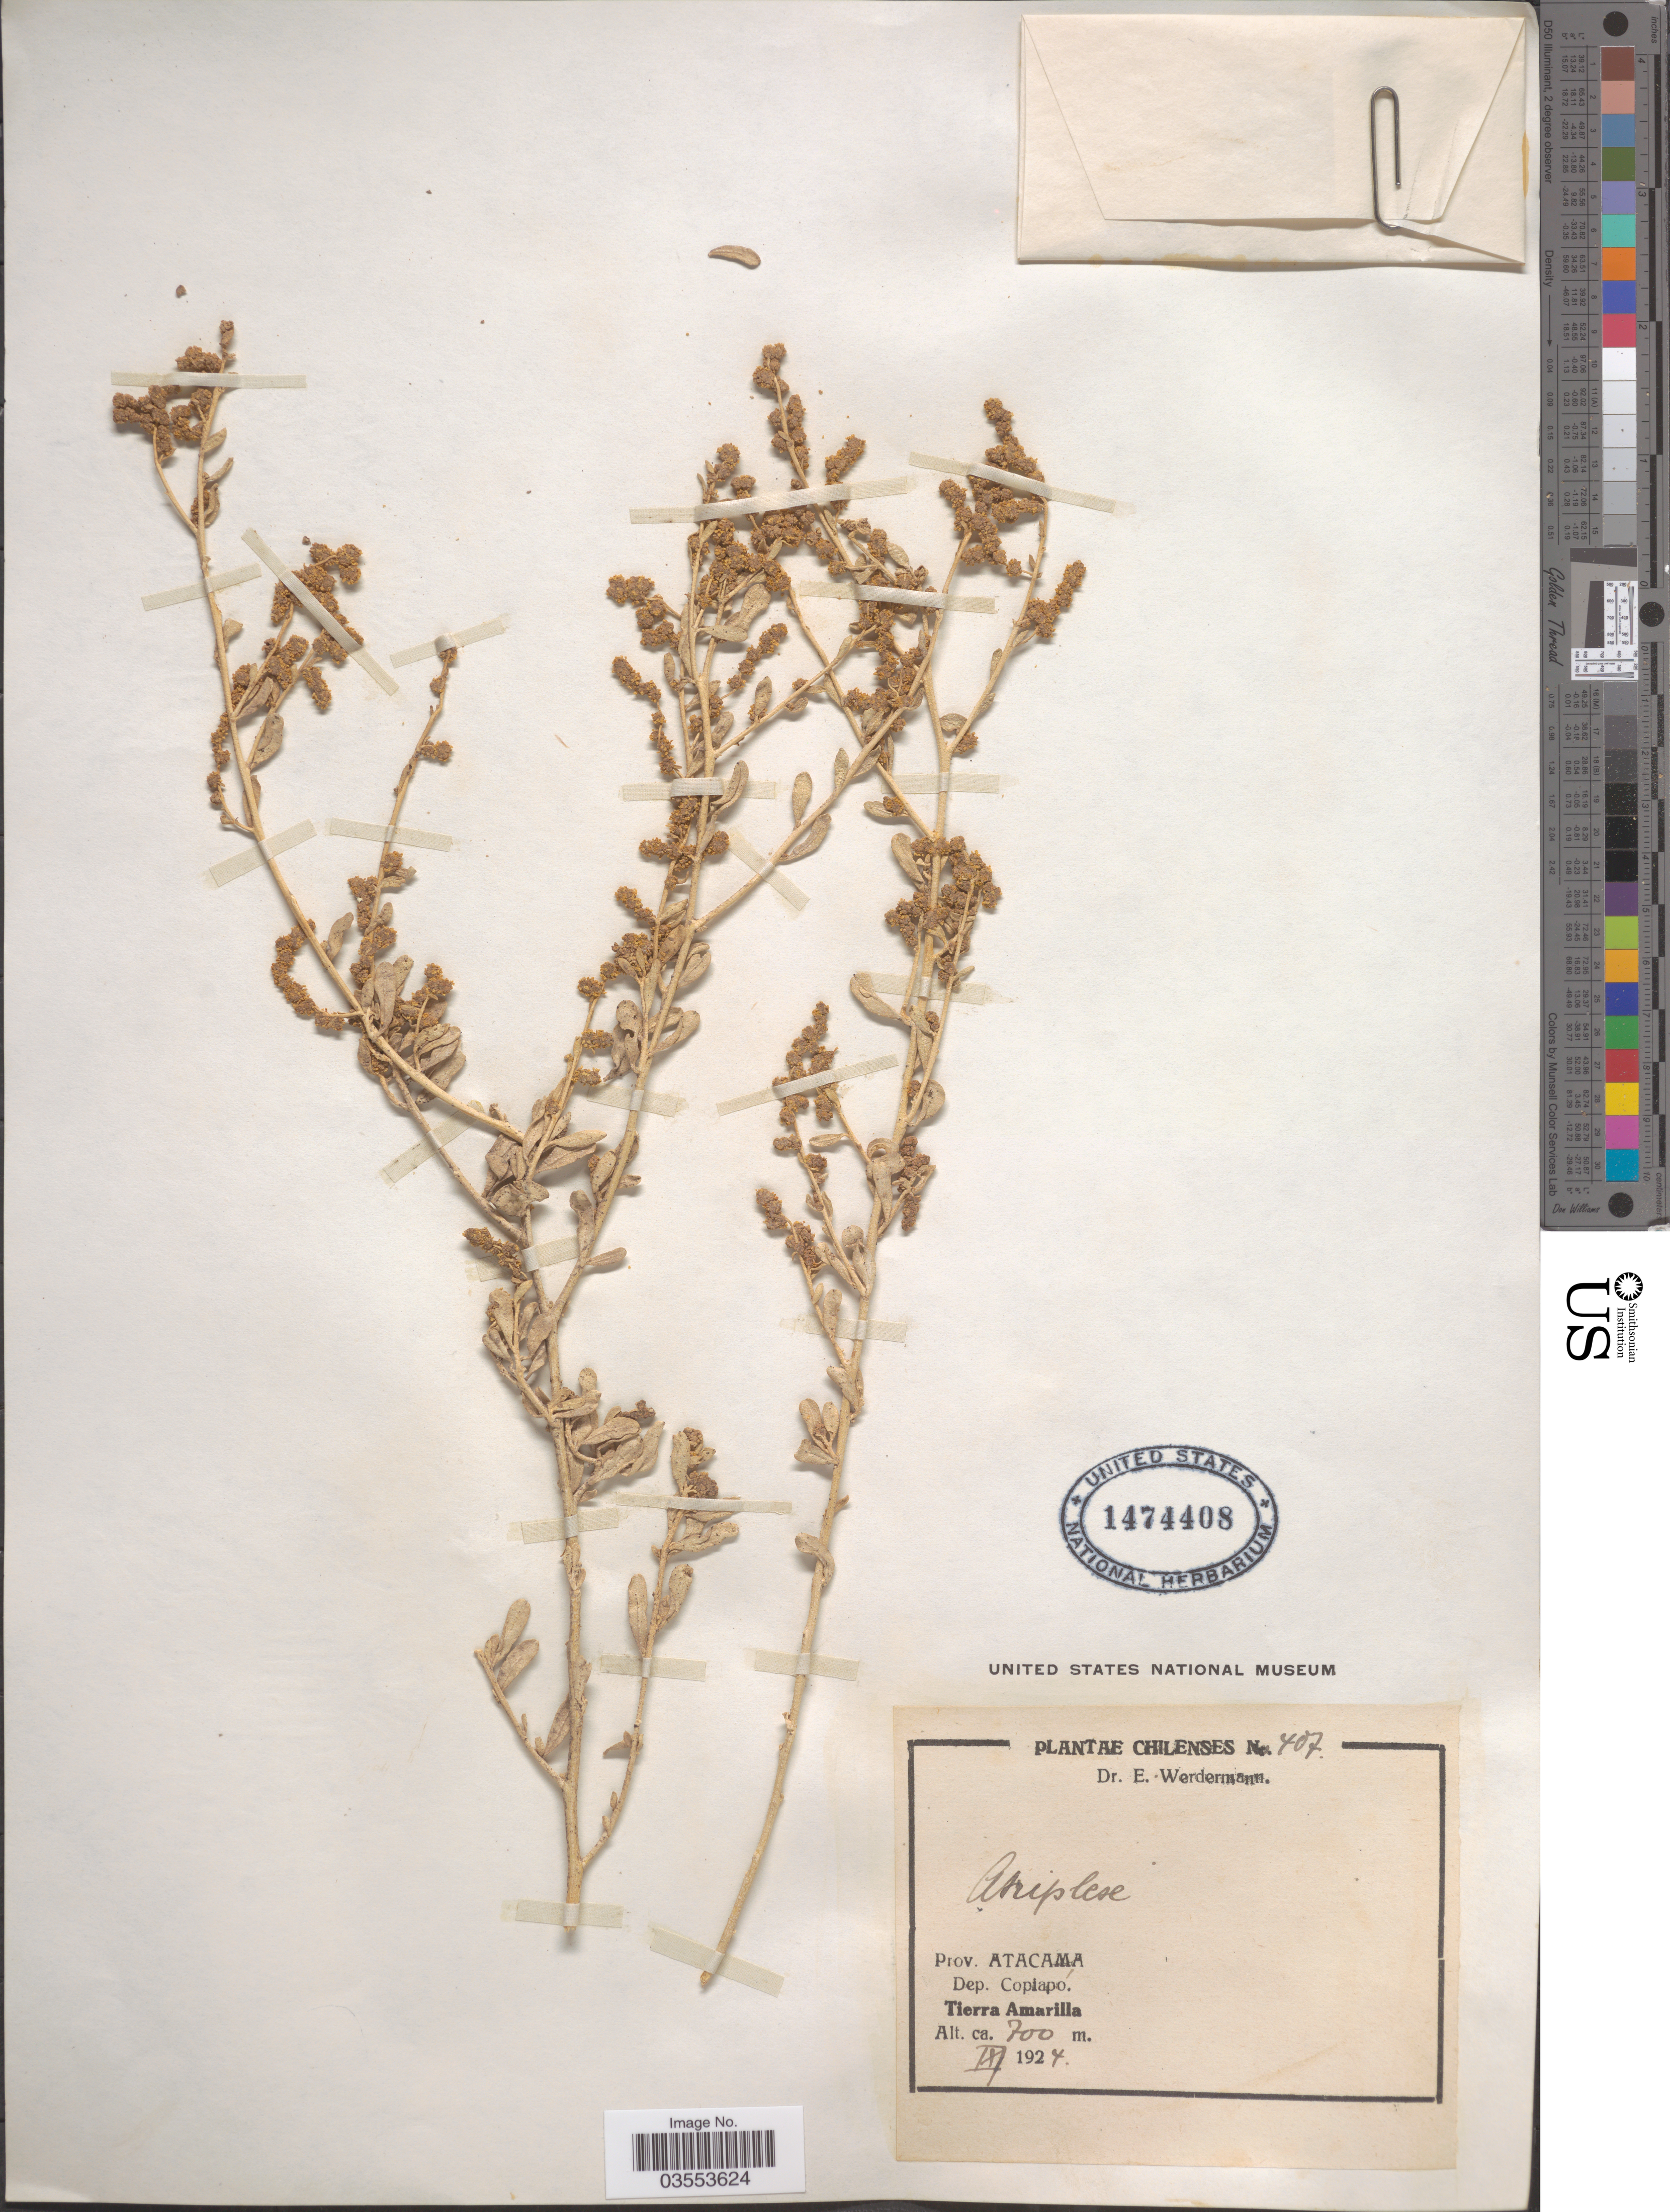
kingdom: Plantae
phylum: Tracheophyta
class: Magnoliopsida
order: Caryophyllales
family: Amaranthaceae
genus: Atriplex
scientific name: Atriplex sp.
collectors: E. Werdermann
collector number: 407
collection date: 1924-10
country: Chile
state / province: Atacama (III)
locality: Prov. Atacama. Dep. Copiapó. Tierra Amarilla.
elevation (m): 700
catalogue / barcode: US 1474408